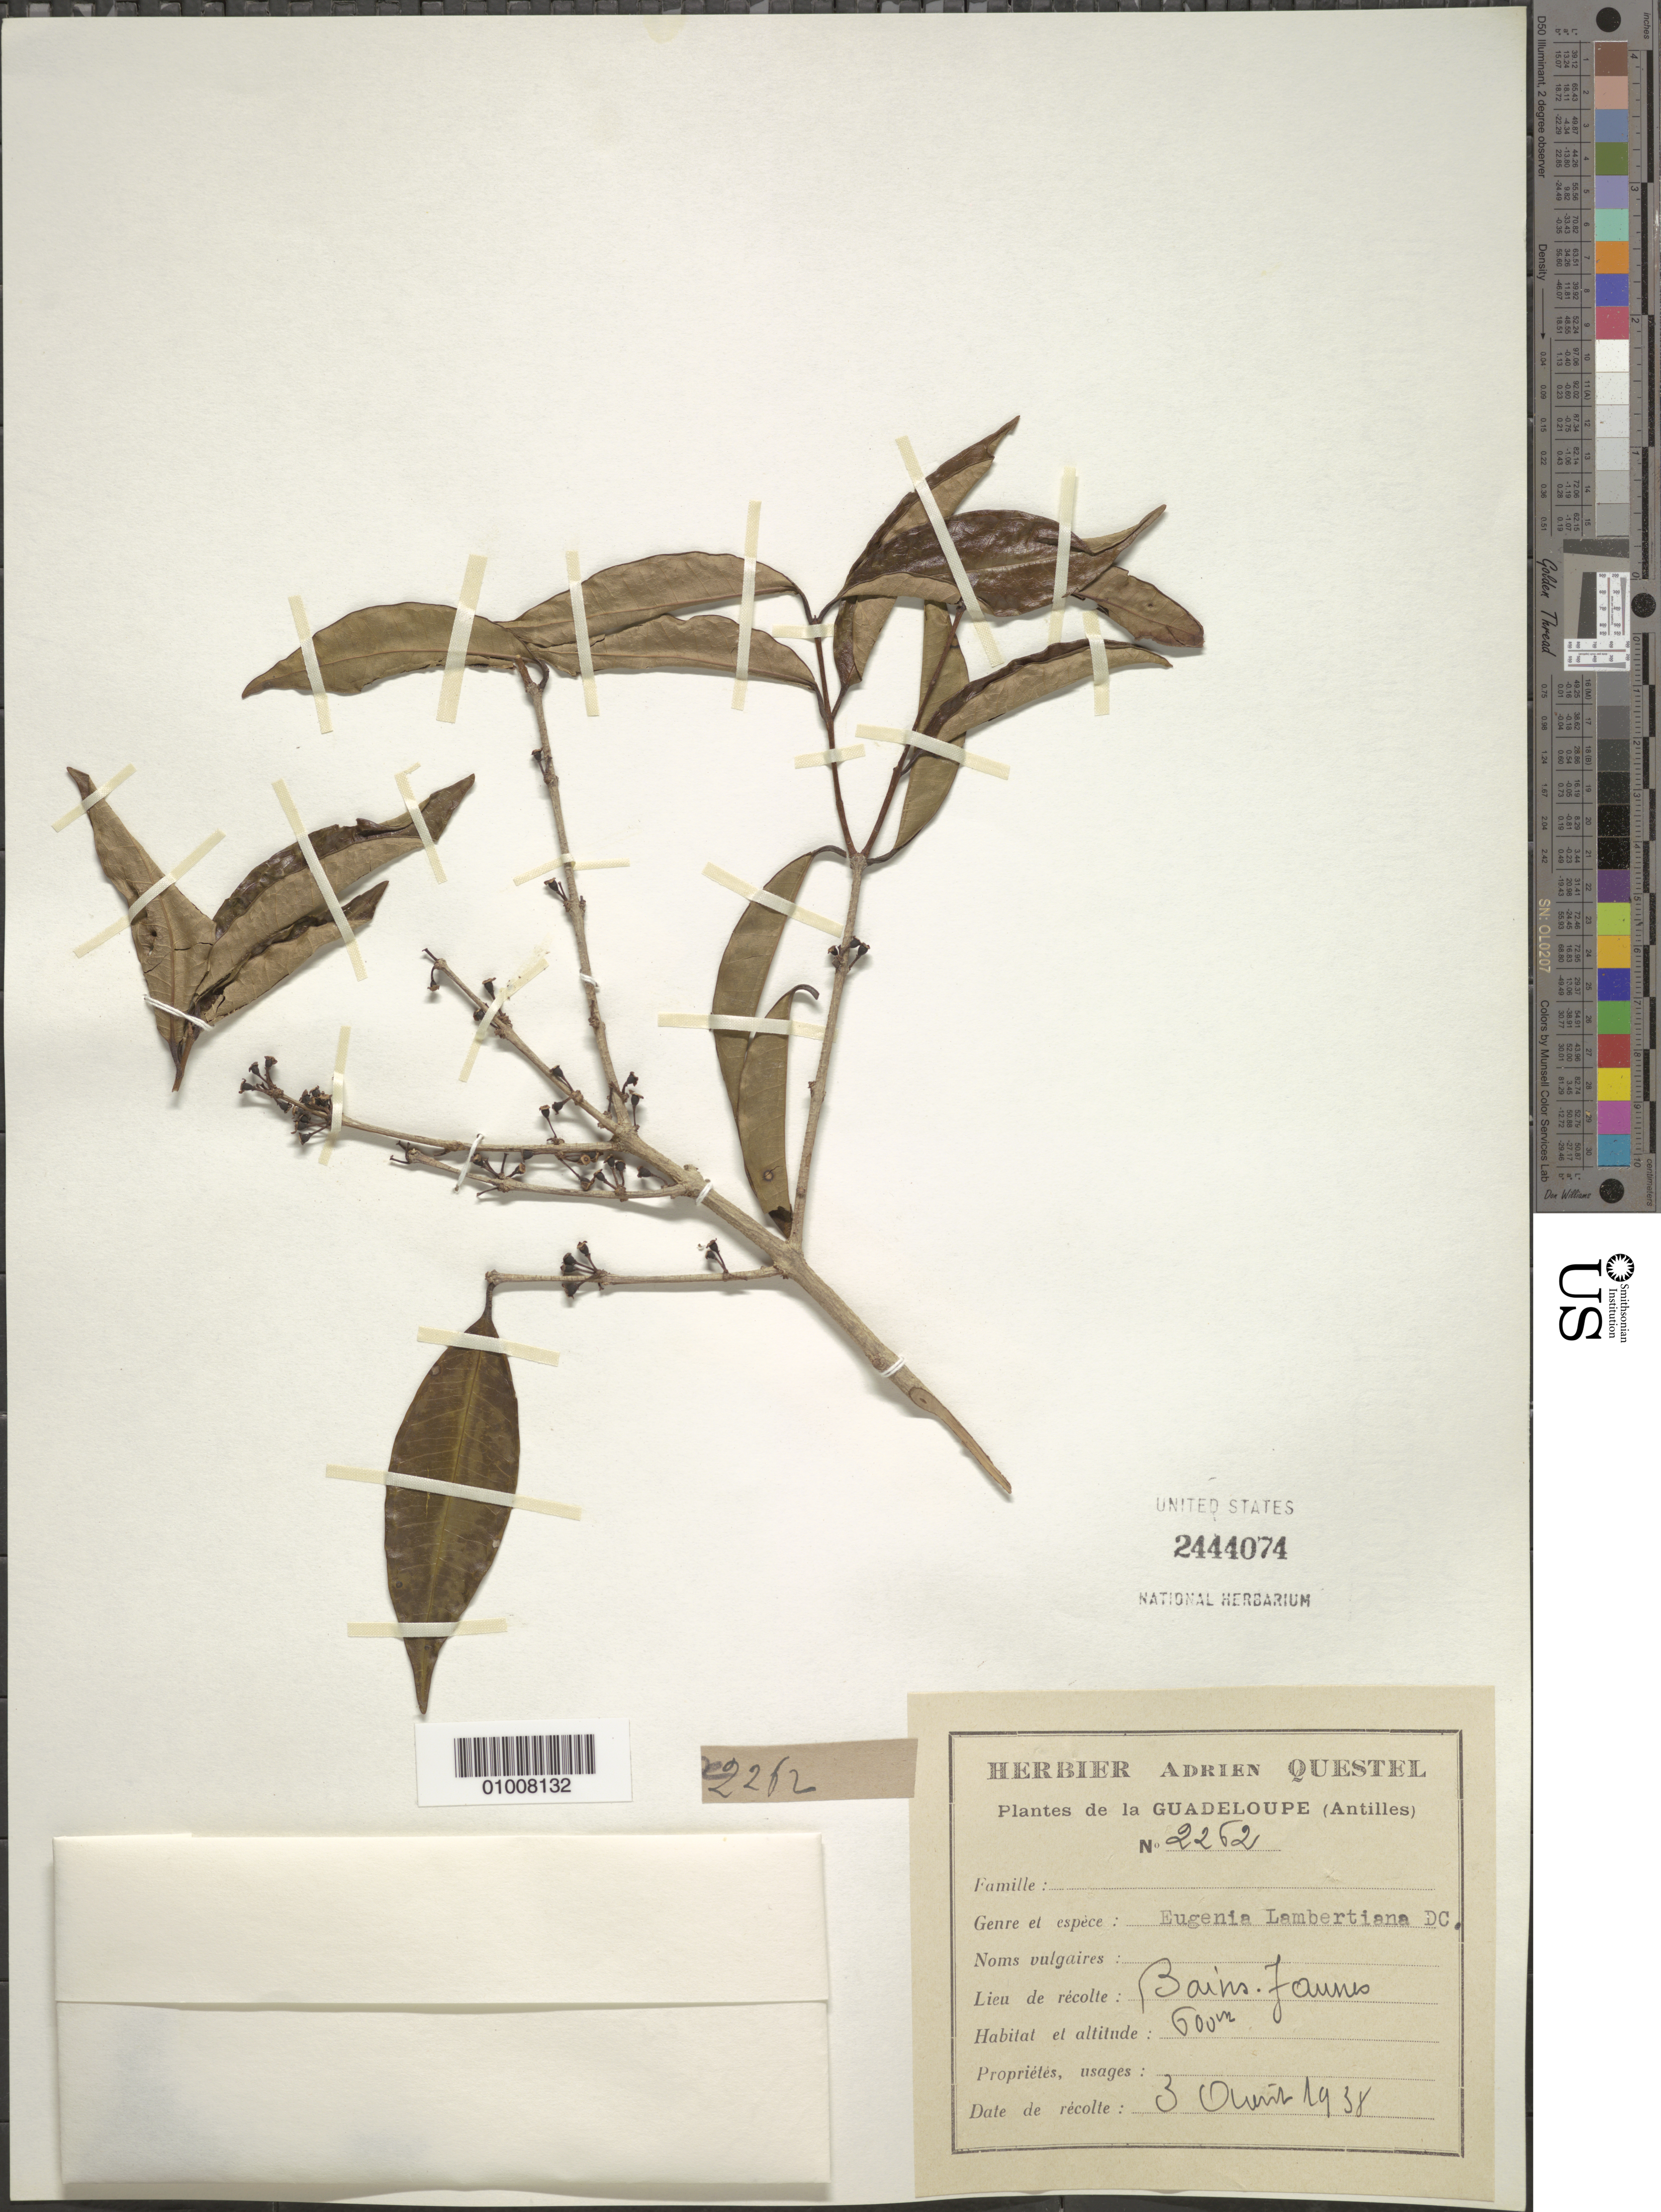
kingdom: Plantae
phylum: Tracheophyta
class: Magnoliopsida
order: Myrtales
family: Myrtaceae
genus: Eugenia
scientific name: Eugenia lambertiana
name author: DC.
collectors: A. Questel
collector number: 2262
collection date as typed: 03 Apr 1938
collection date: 1938-04-03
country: Guadeloupe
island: Basse Terre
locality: Bains-Jaunes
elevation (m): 600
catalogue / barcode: US 2444074